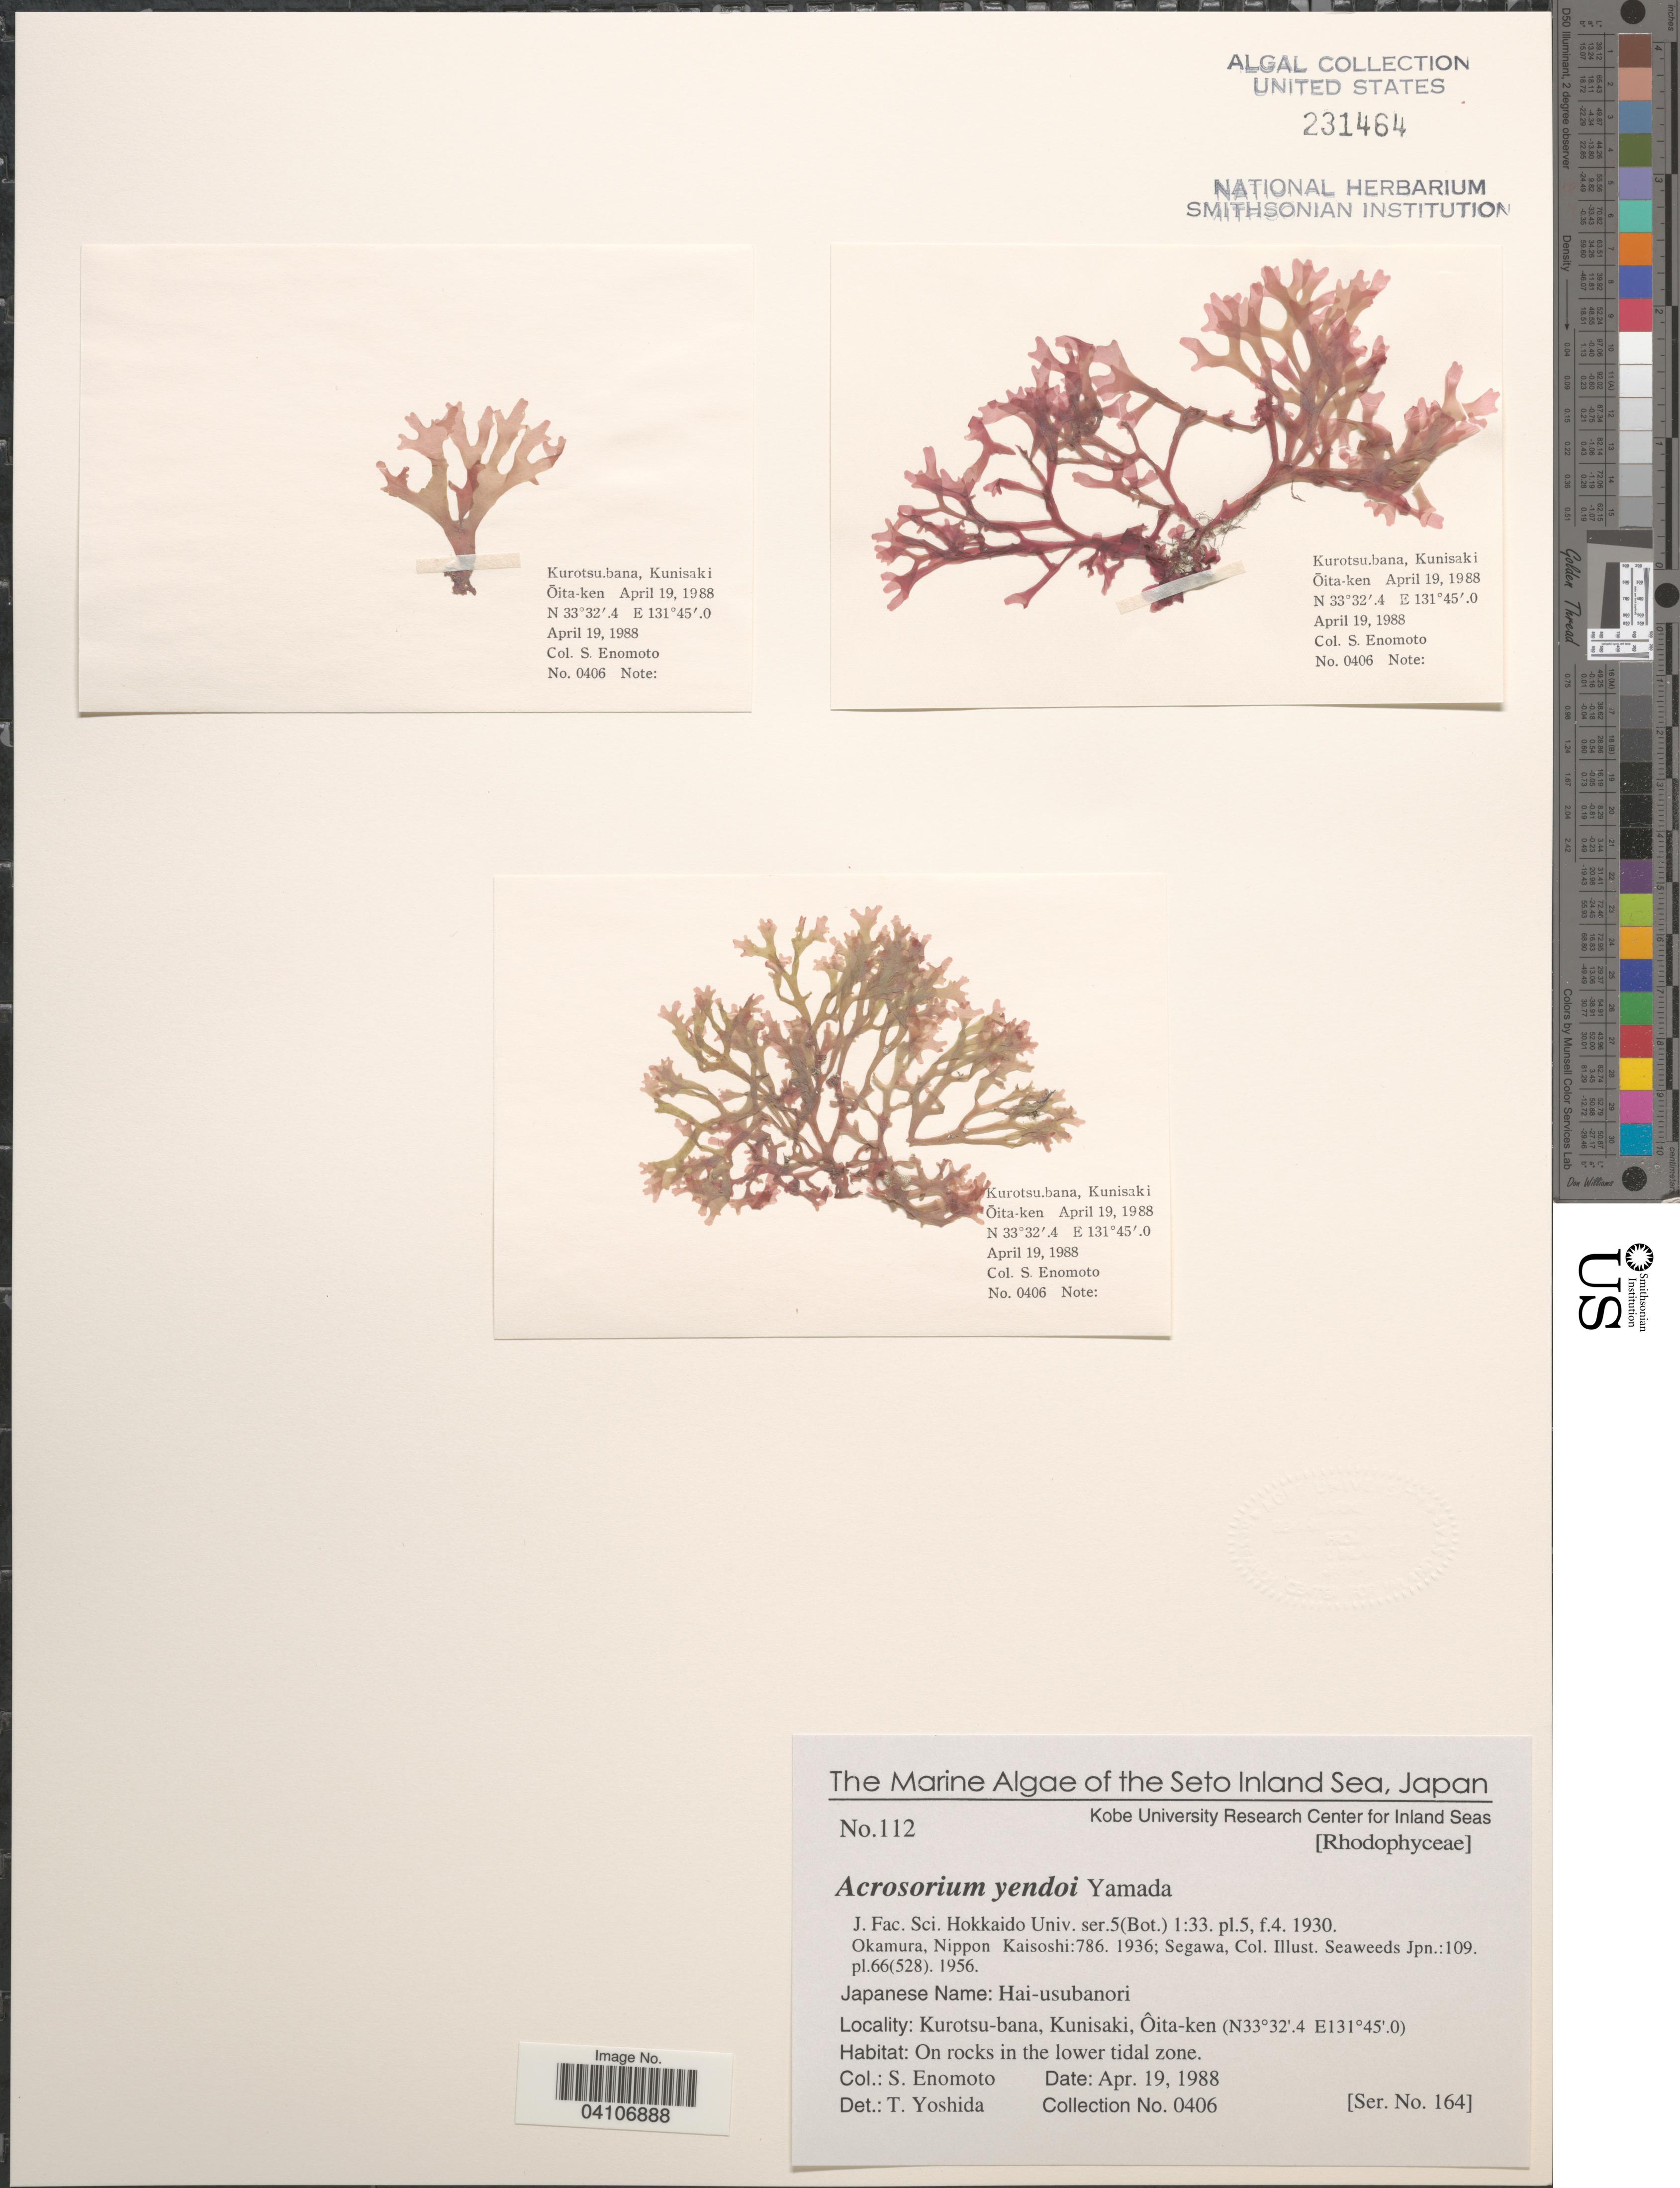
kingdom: Plantae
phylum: Rhodophyta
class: Florideophyceae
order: Ceramiales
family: Delesseriaceae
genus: Acrosorium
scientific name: Acrosorium yendoi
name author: Yamada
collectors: S. Enomoto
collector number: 0406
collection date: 1988-04-19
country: Japan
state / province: Oita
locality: The Seto Inland Sea. Kurotsu-bana, Kunisaki, Ôita-ken. On rocks in the lower tidal zone.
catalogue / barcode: US 231464